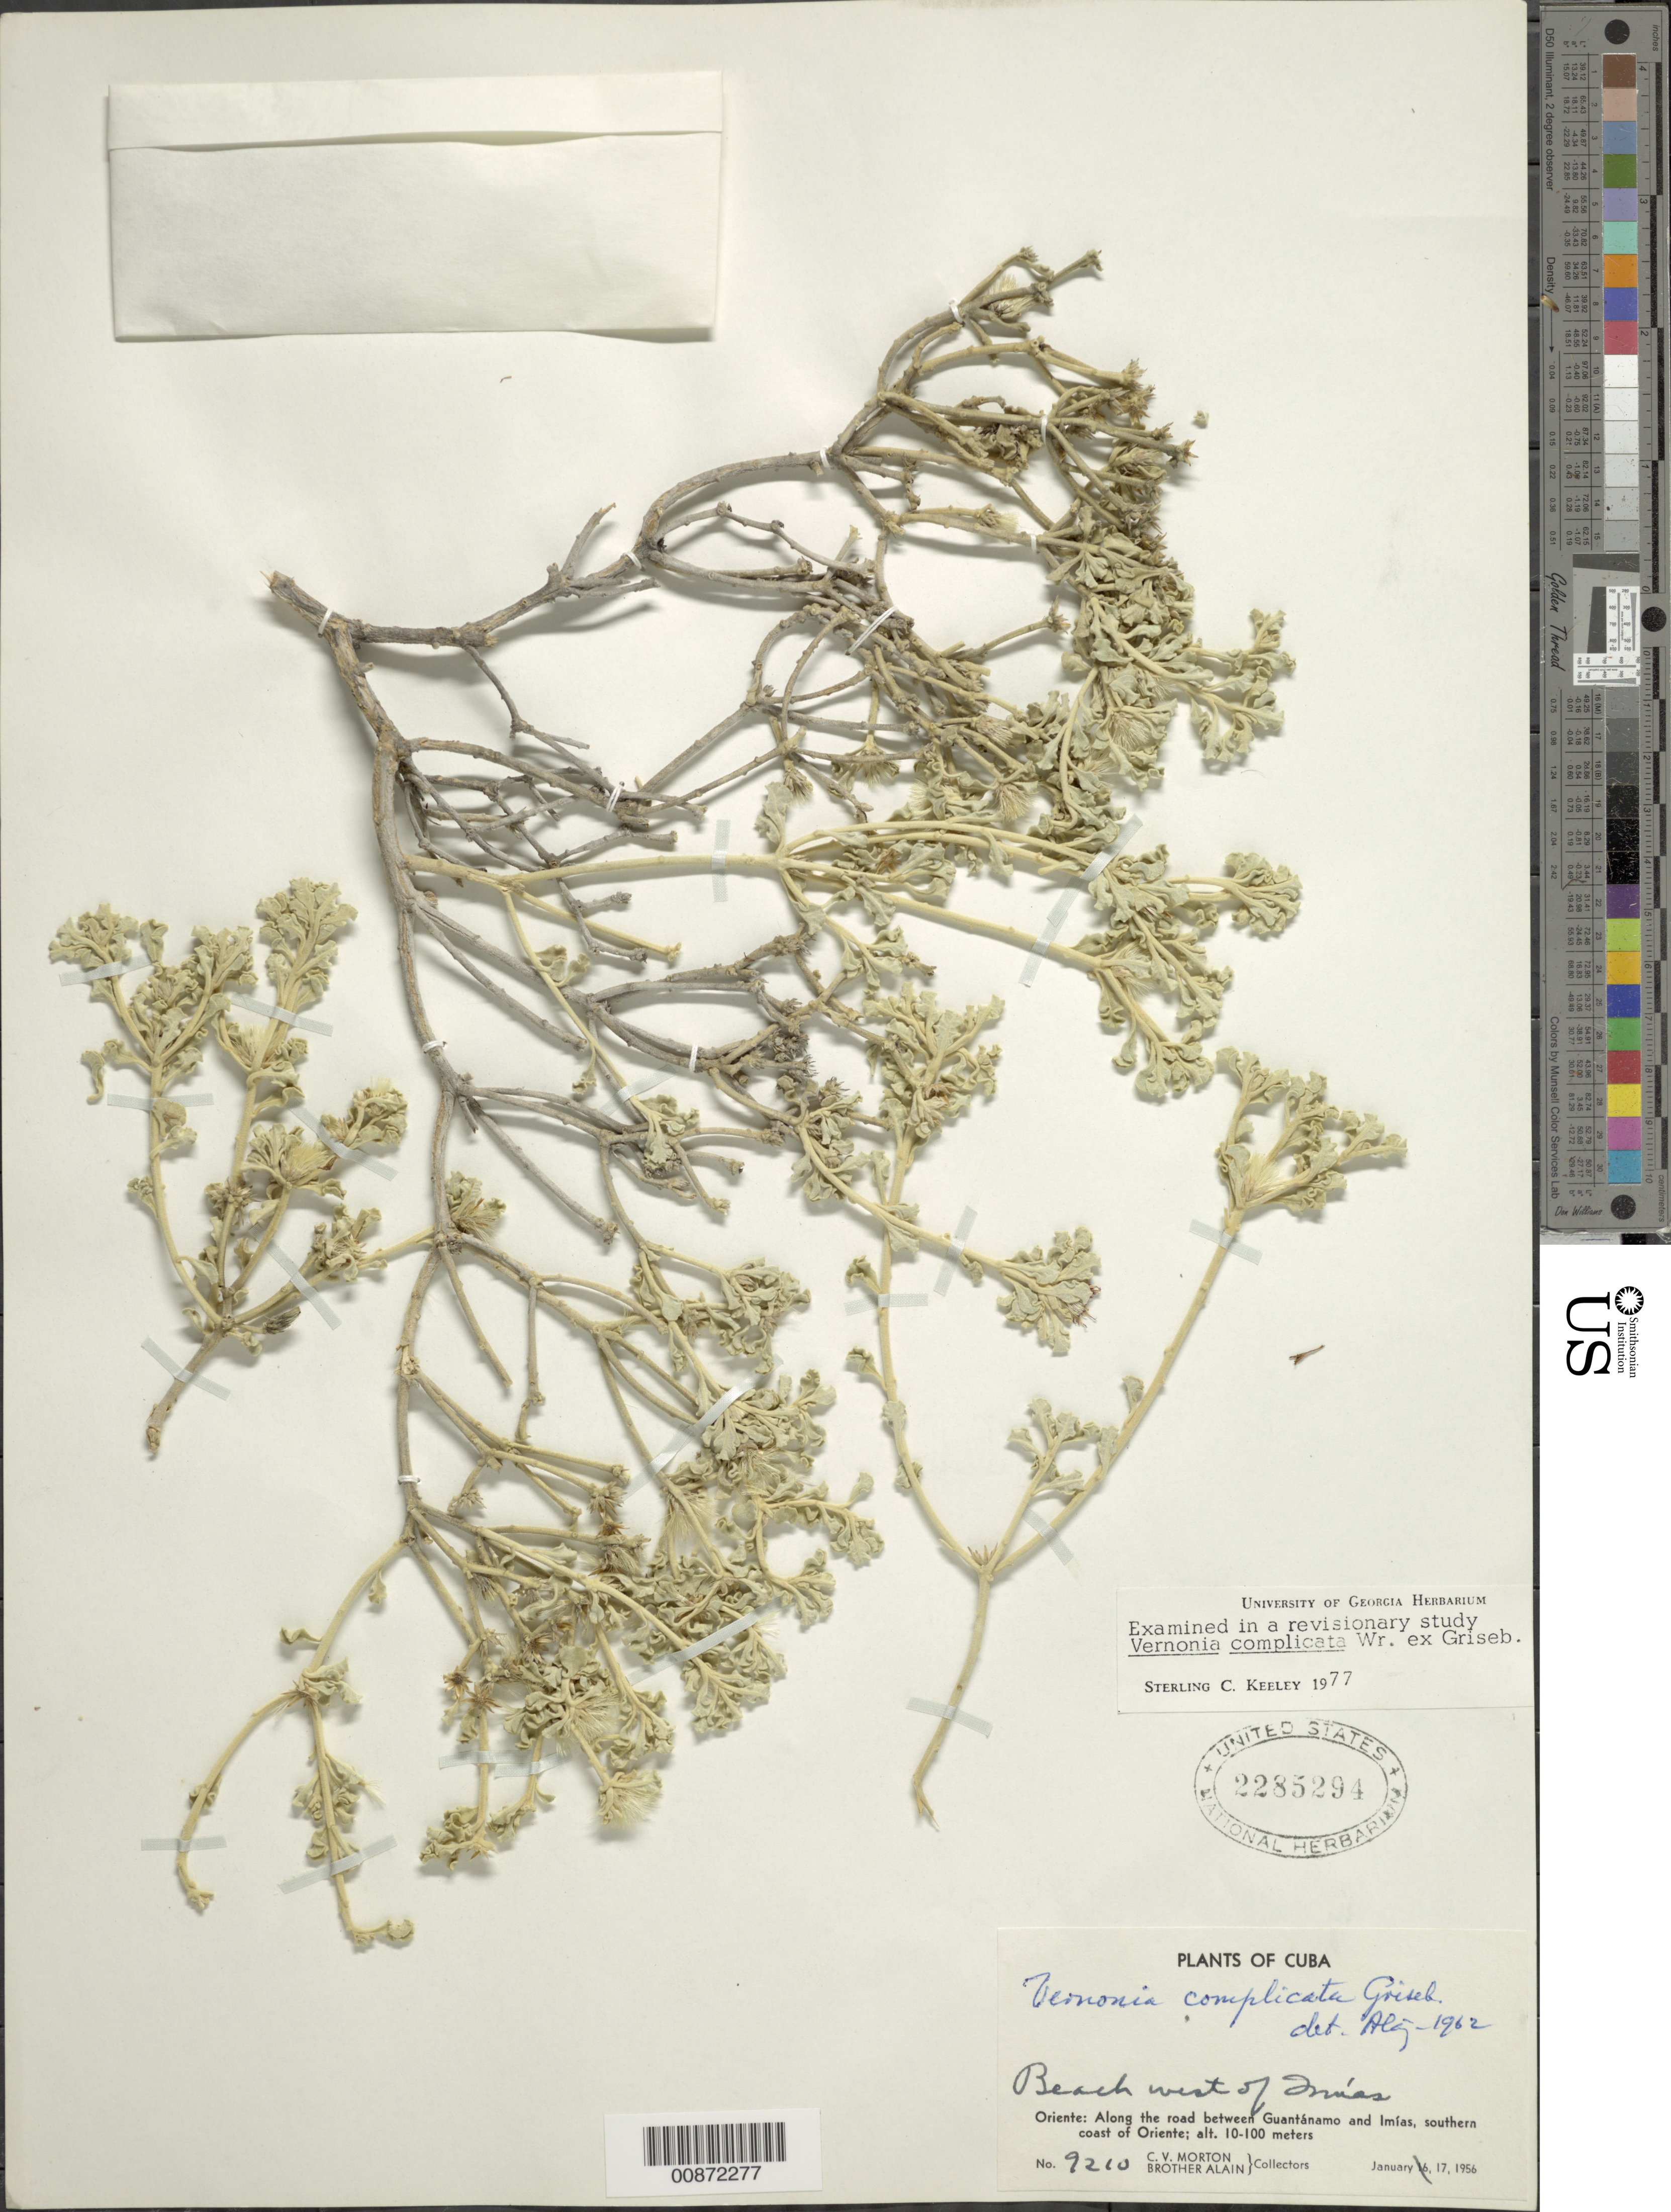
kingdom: Plantae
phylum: Tracheophyta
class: Magnoliopsida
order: Asterales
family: Asteraceae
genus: Lepidaploa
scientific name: Lepidaploa complicata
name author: (Griseb.) H. Rob.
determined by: Liogier, Alain H.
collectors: C. V. Morton & A. H. Liogier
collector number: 9210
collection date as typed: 17 Jan 1956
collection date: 1956-01-17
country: Cuba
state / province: Oriente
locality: Road between Guantánamo and Imías, southern coast of Oriente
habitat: Beach, near road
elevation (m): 10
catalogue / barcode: US 2285294